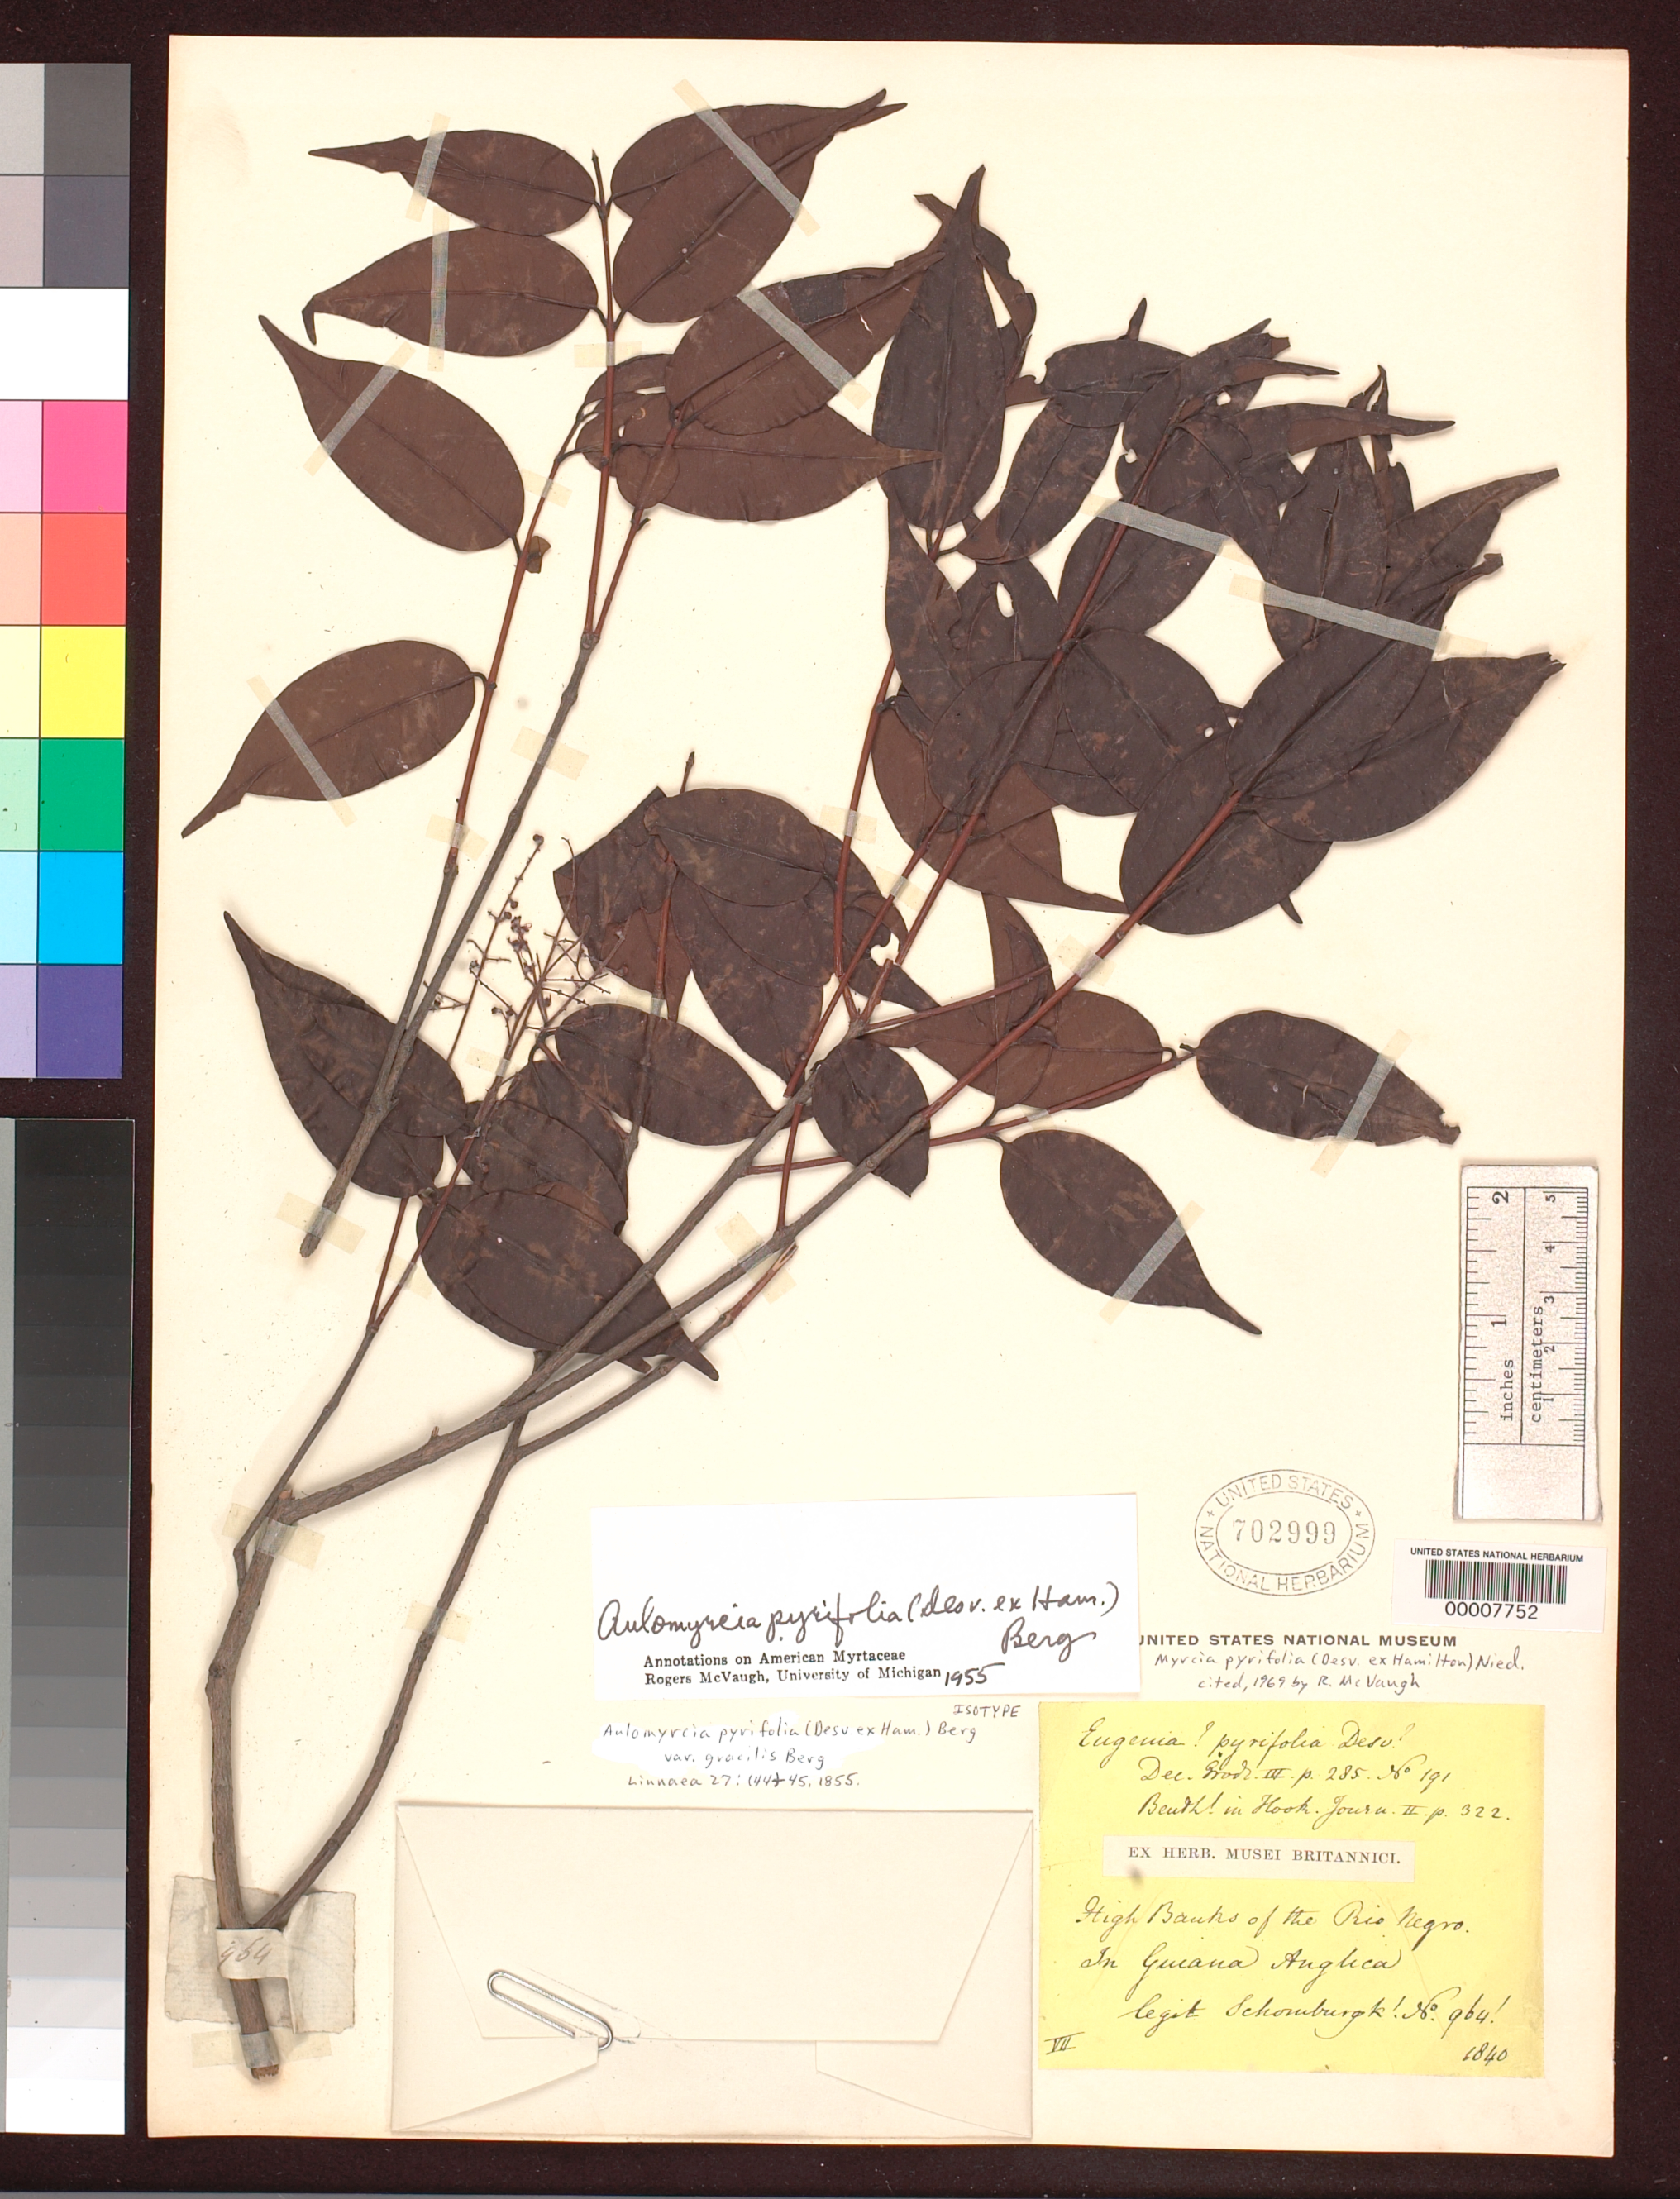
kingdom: Plantae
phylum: Tracheophyta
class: Magnoliopsida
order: Myrtales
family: Myrtaceae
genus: Aulomyrcia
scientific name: Aulomyrcia pyrifolia var. gracilis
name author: O. Berg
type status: Isotype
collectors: R. H. Schomburgk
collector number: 964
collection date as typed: Jul 1840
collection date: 1840-07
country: Guyana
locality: Rio Negro.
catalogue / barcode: US 702999